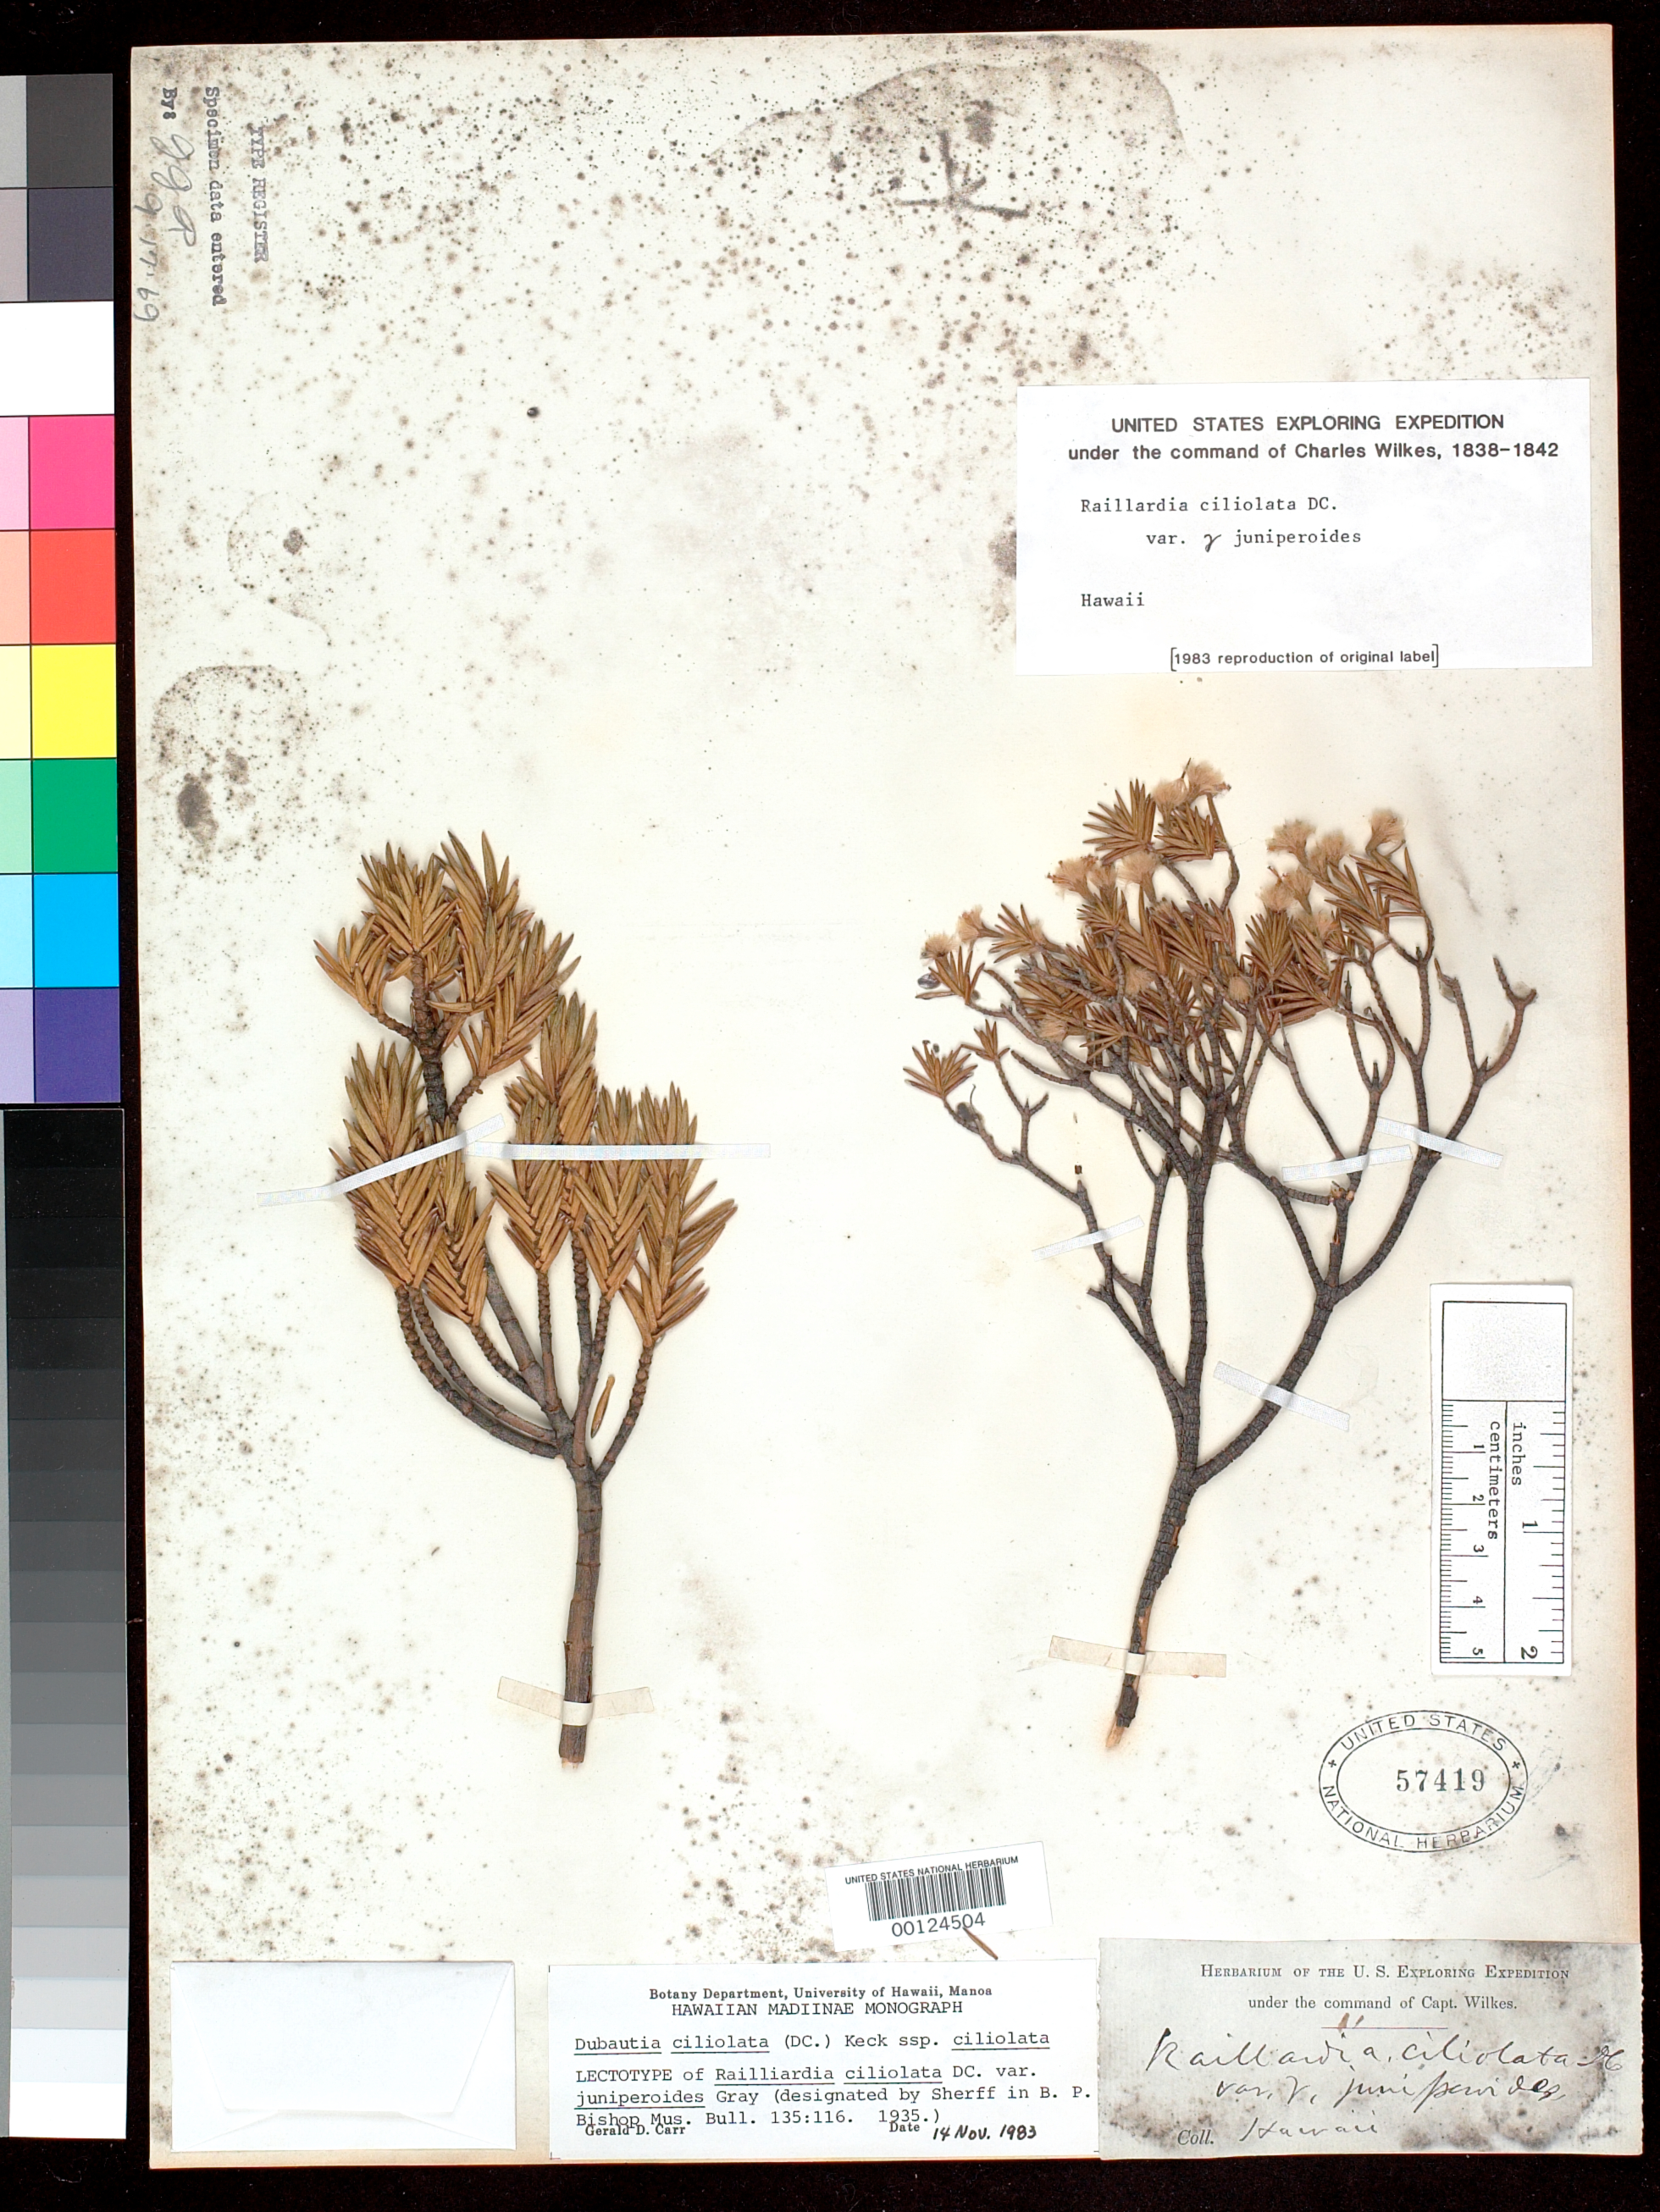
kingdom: Plantae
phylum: Tracheophyta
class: Magnoliopsida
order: Asterales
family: Asteraceae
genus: Railliardia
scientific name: Railliardia ciliolata var. juniperoides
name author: A. Gray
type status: Lectotype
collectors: Wilkes Explor. Exped.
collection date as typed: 1838 to -- --- 1842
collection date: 1838/1842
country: United States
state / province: Hawaii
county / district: Maui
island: Maui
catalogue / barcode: US 57419